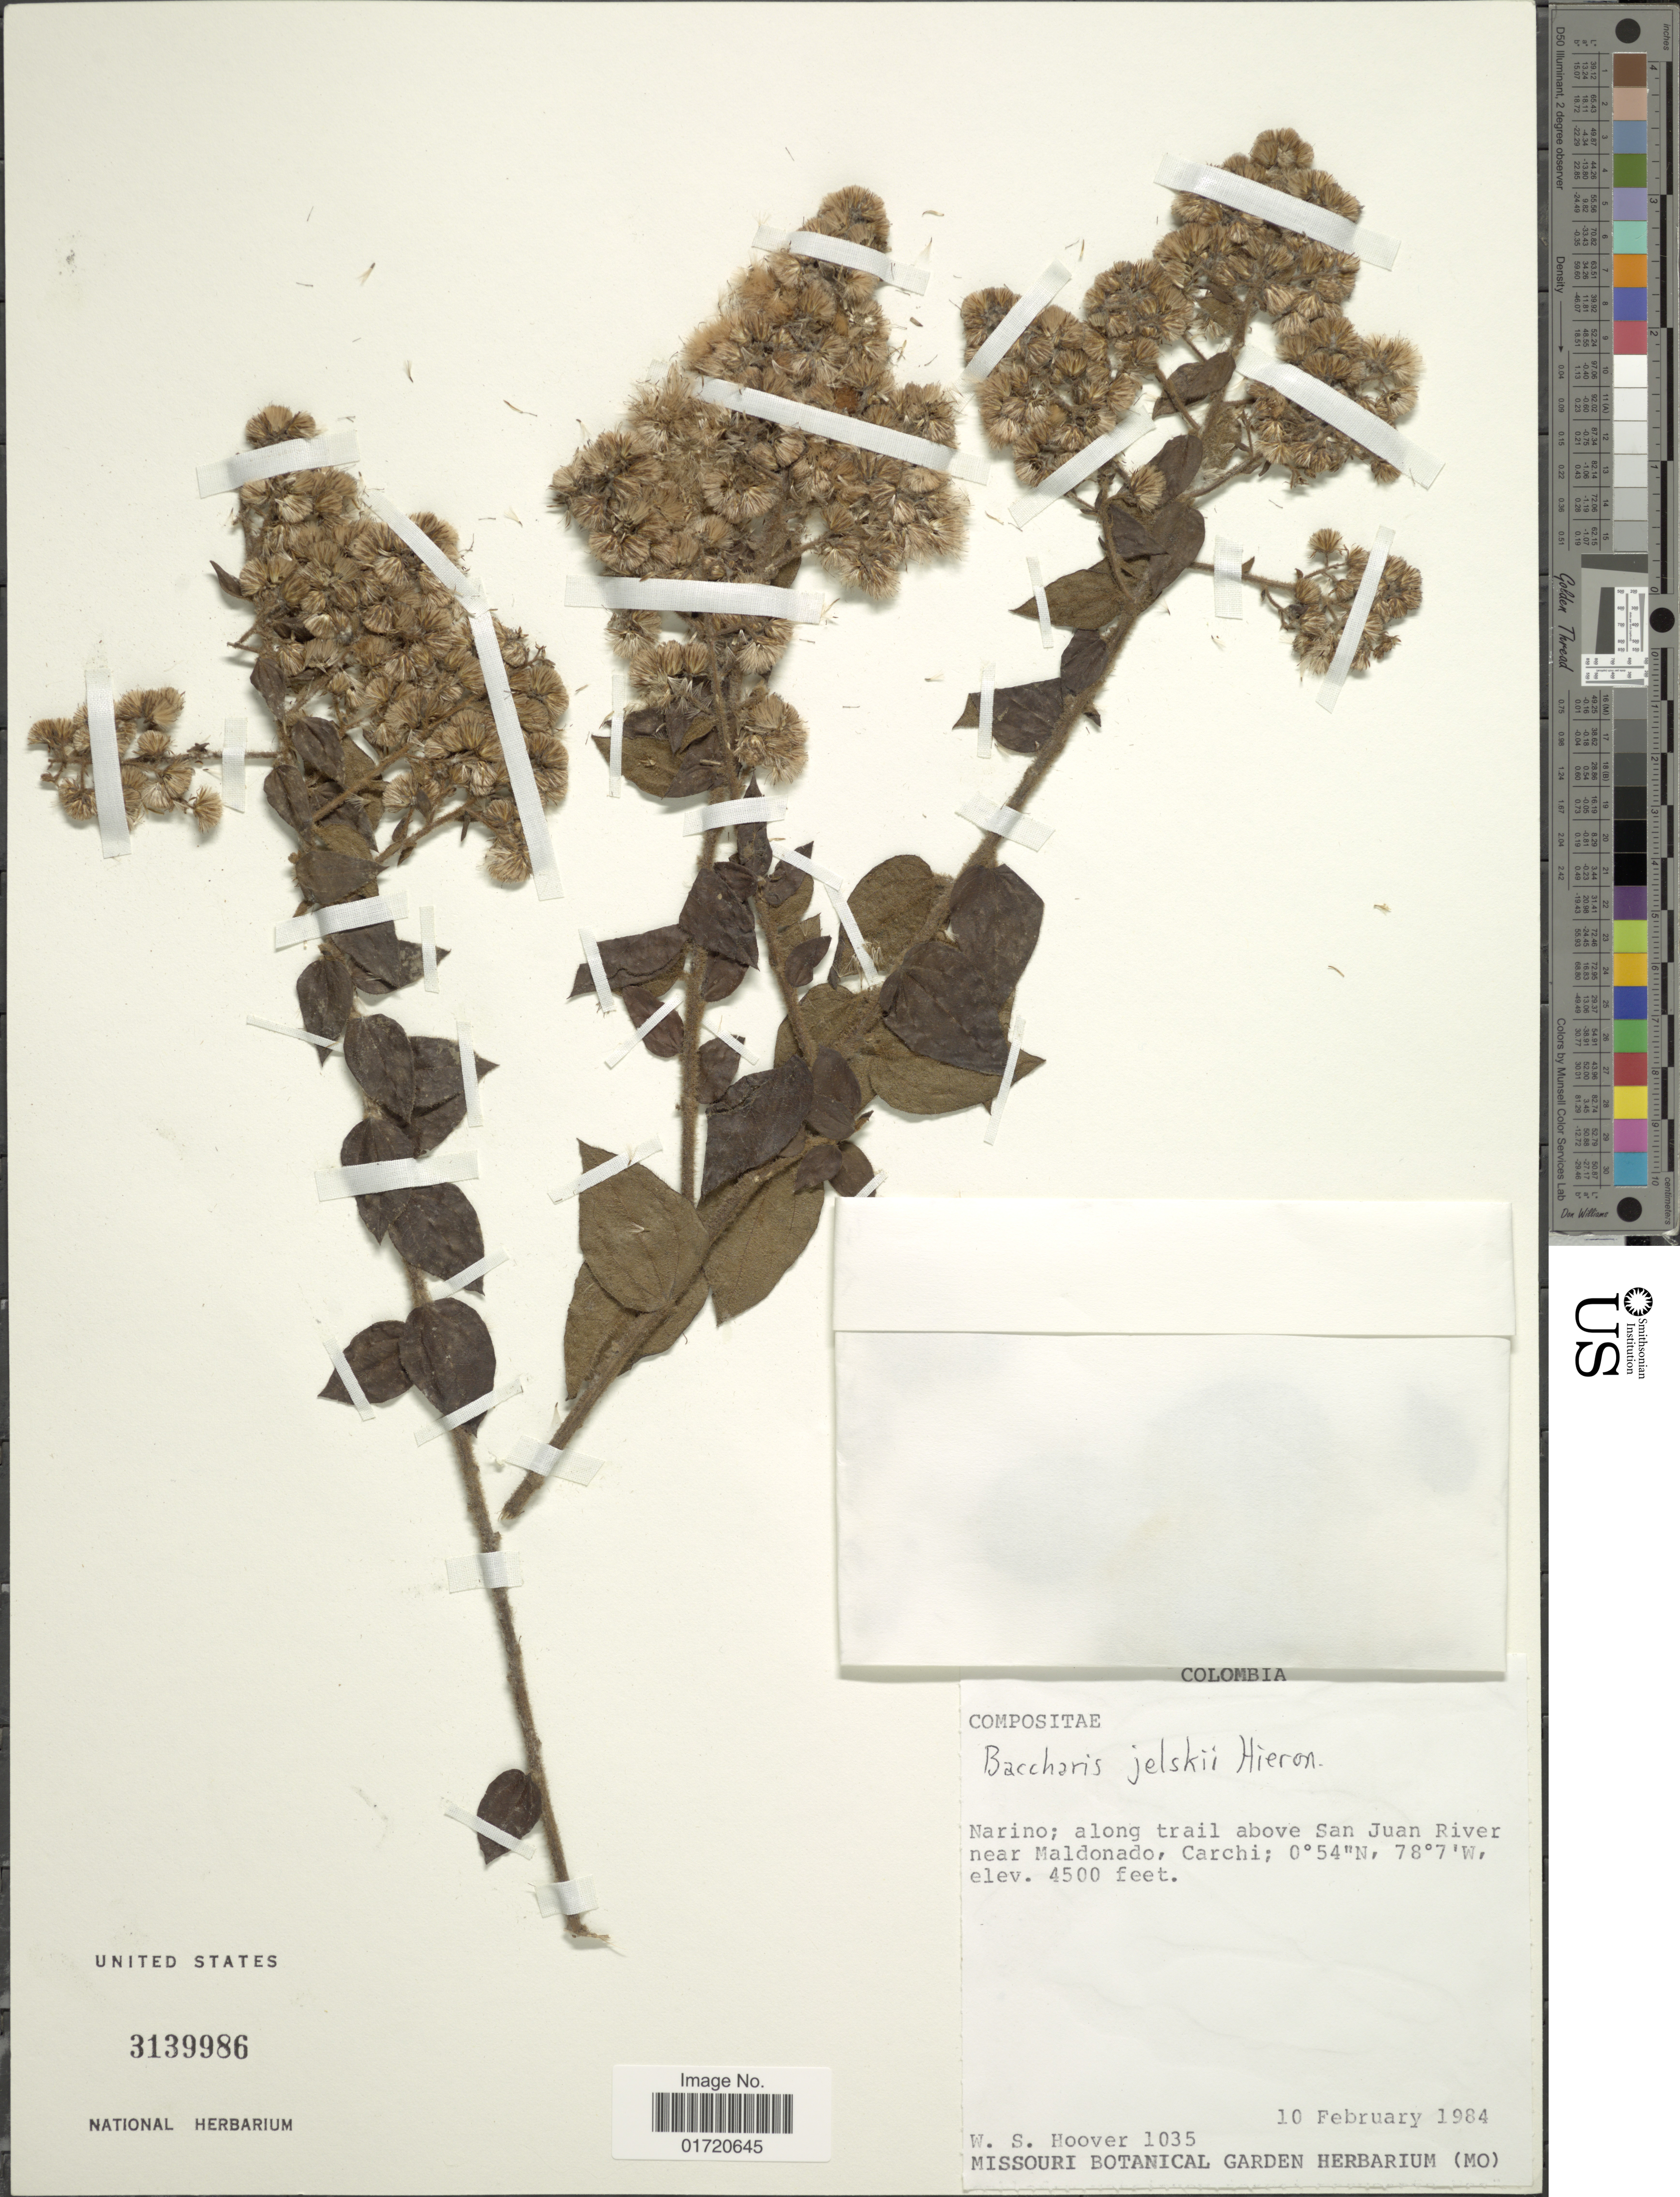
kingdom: Plantae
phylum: Tracheophyta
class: Magnoliopsida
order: Asterales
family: Asteraceae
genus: Baccharis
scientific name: Baccharis jelskii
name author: Hieron.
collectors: W. S. Hoover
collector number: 1035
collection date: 1984-02-10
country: Colombia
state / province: Nariño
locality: Along trail above San Juan River near Maldonado, Carchi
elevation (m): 1372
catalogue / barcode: US 3139986